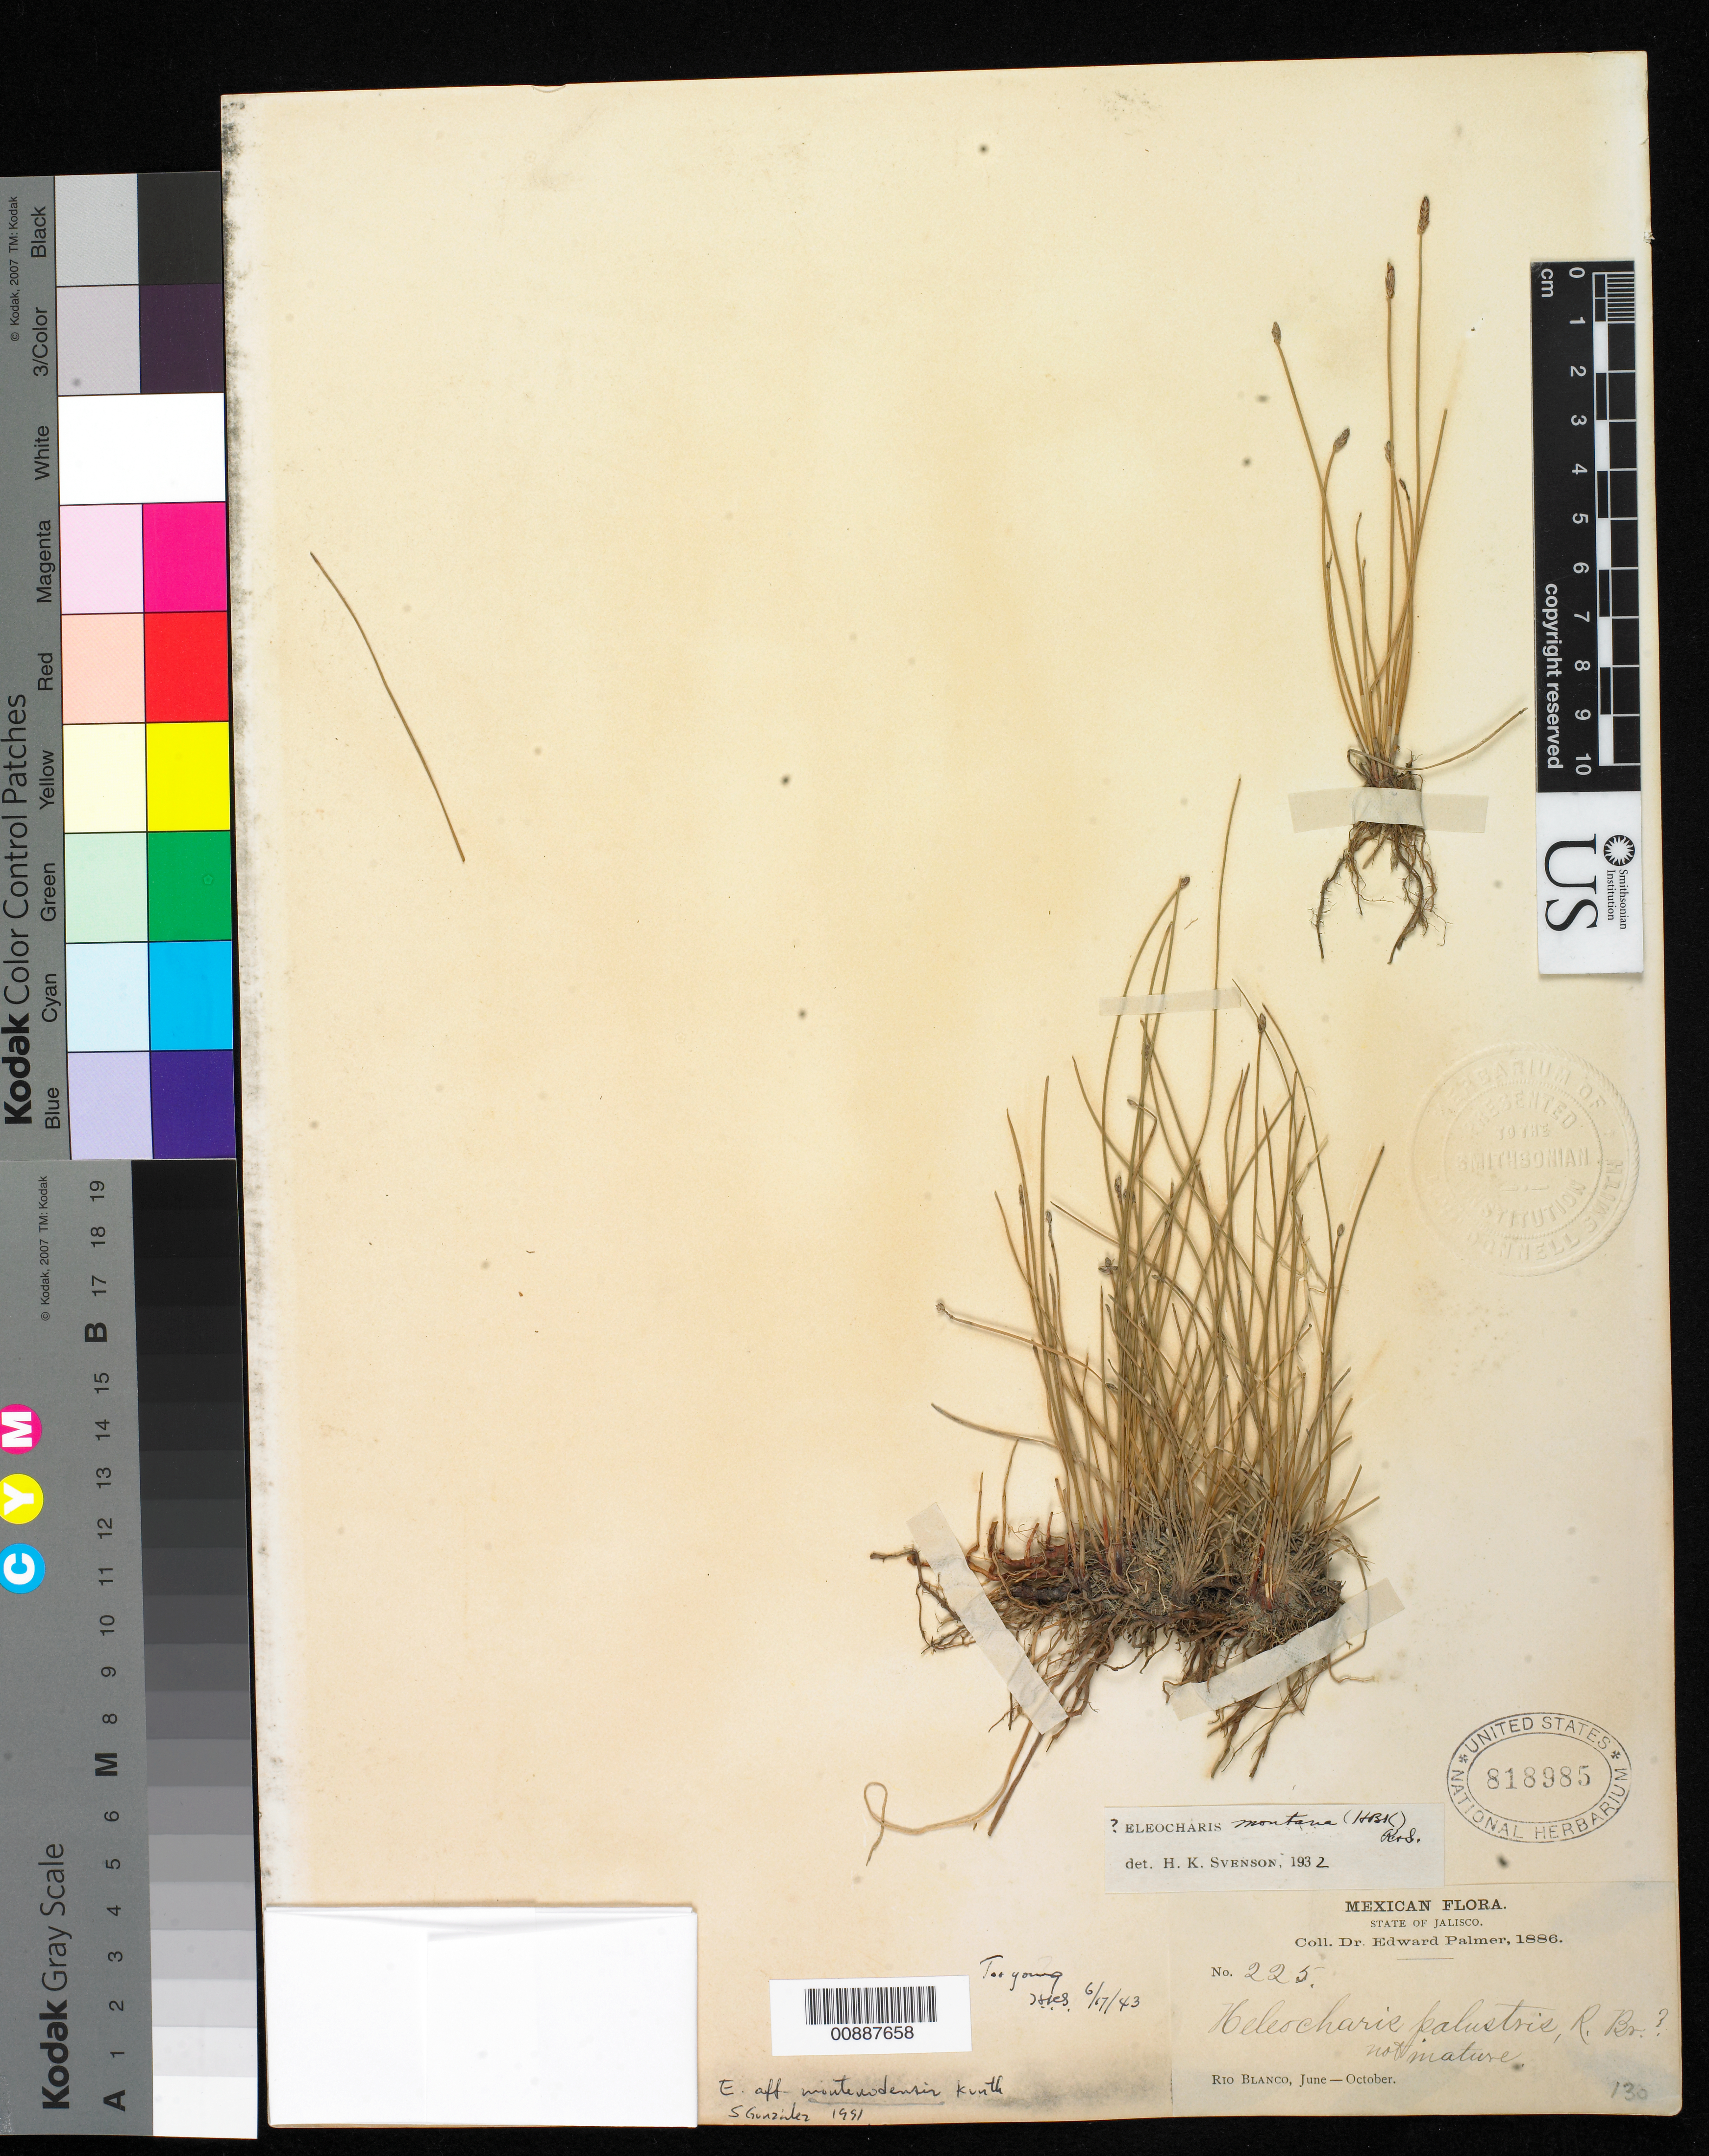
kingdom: Plantae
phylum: Tracheophyta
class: Liliopsida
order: Poales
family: Cyperaceae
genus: Eleocharis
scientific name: Eleocharis montevidensis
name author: Kunth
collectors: E. Palmer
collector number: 225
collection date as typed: Jun 1886 to -- Oct 1886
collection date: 1886-06/1886-10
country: Mexico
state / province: Jalisco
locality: Rio Blanco, Jalisco.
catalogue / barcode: US 818985